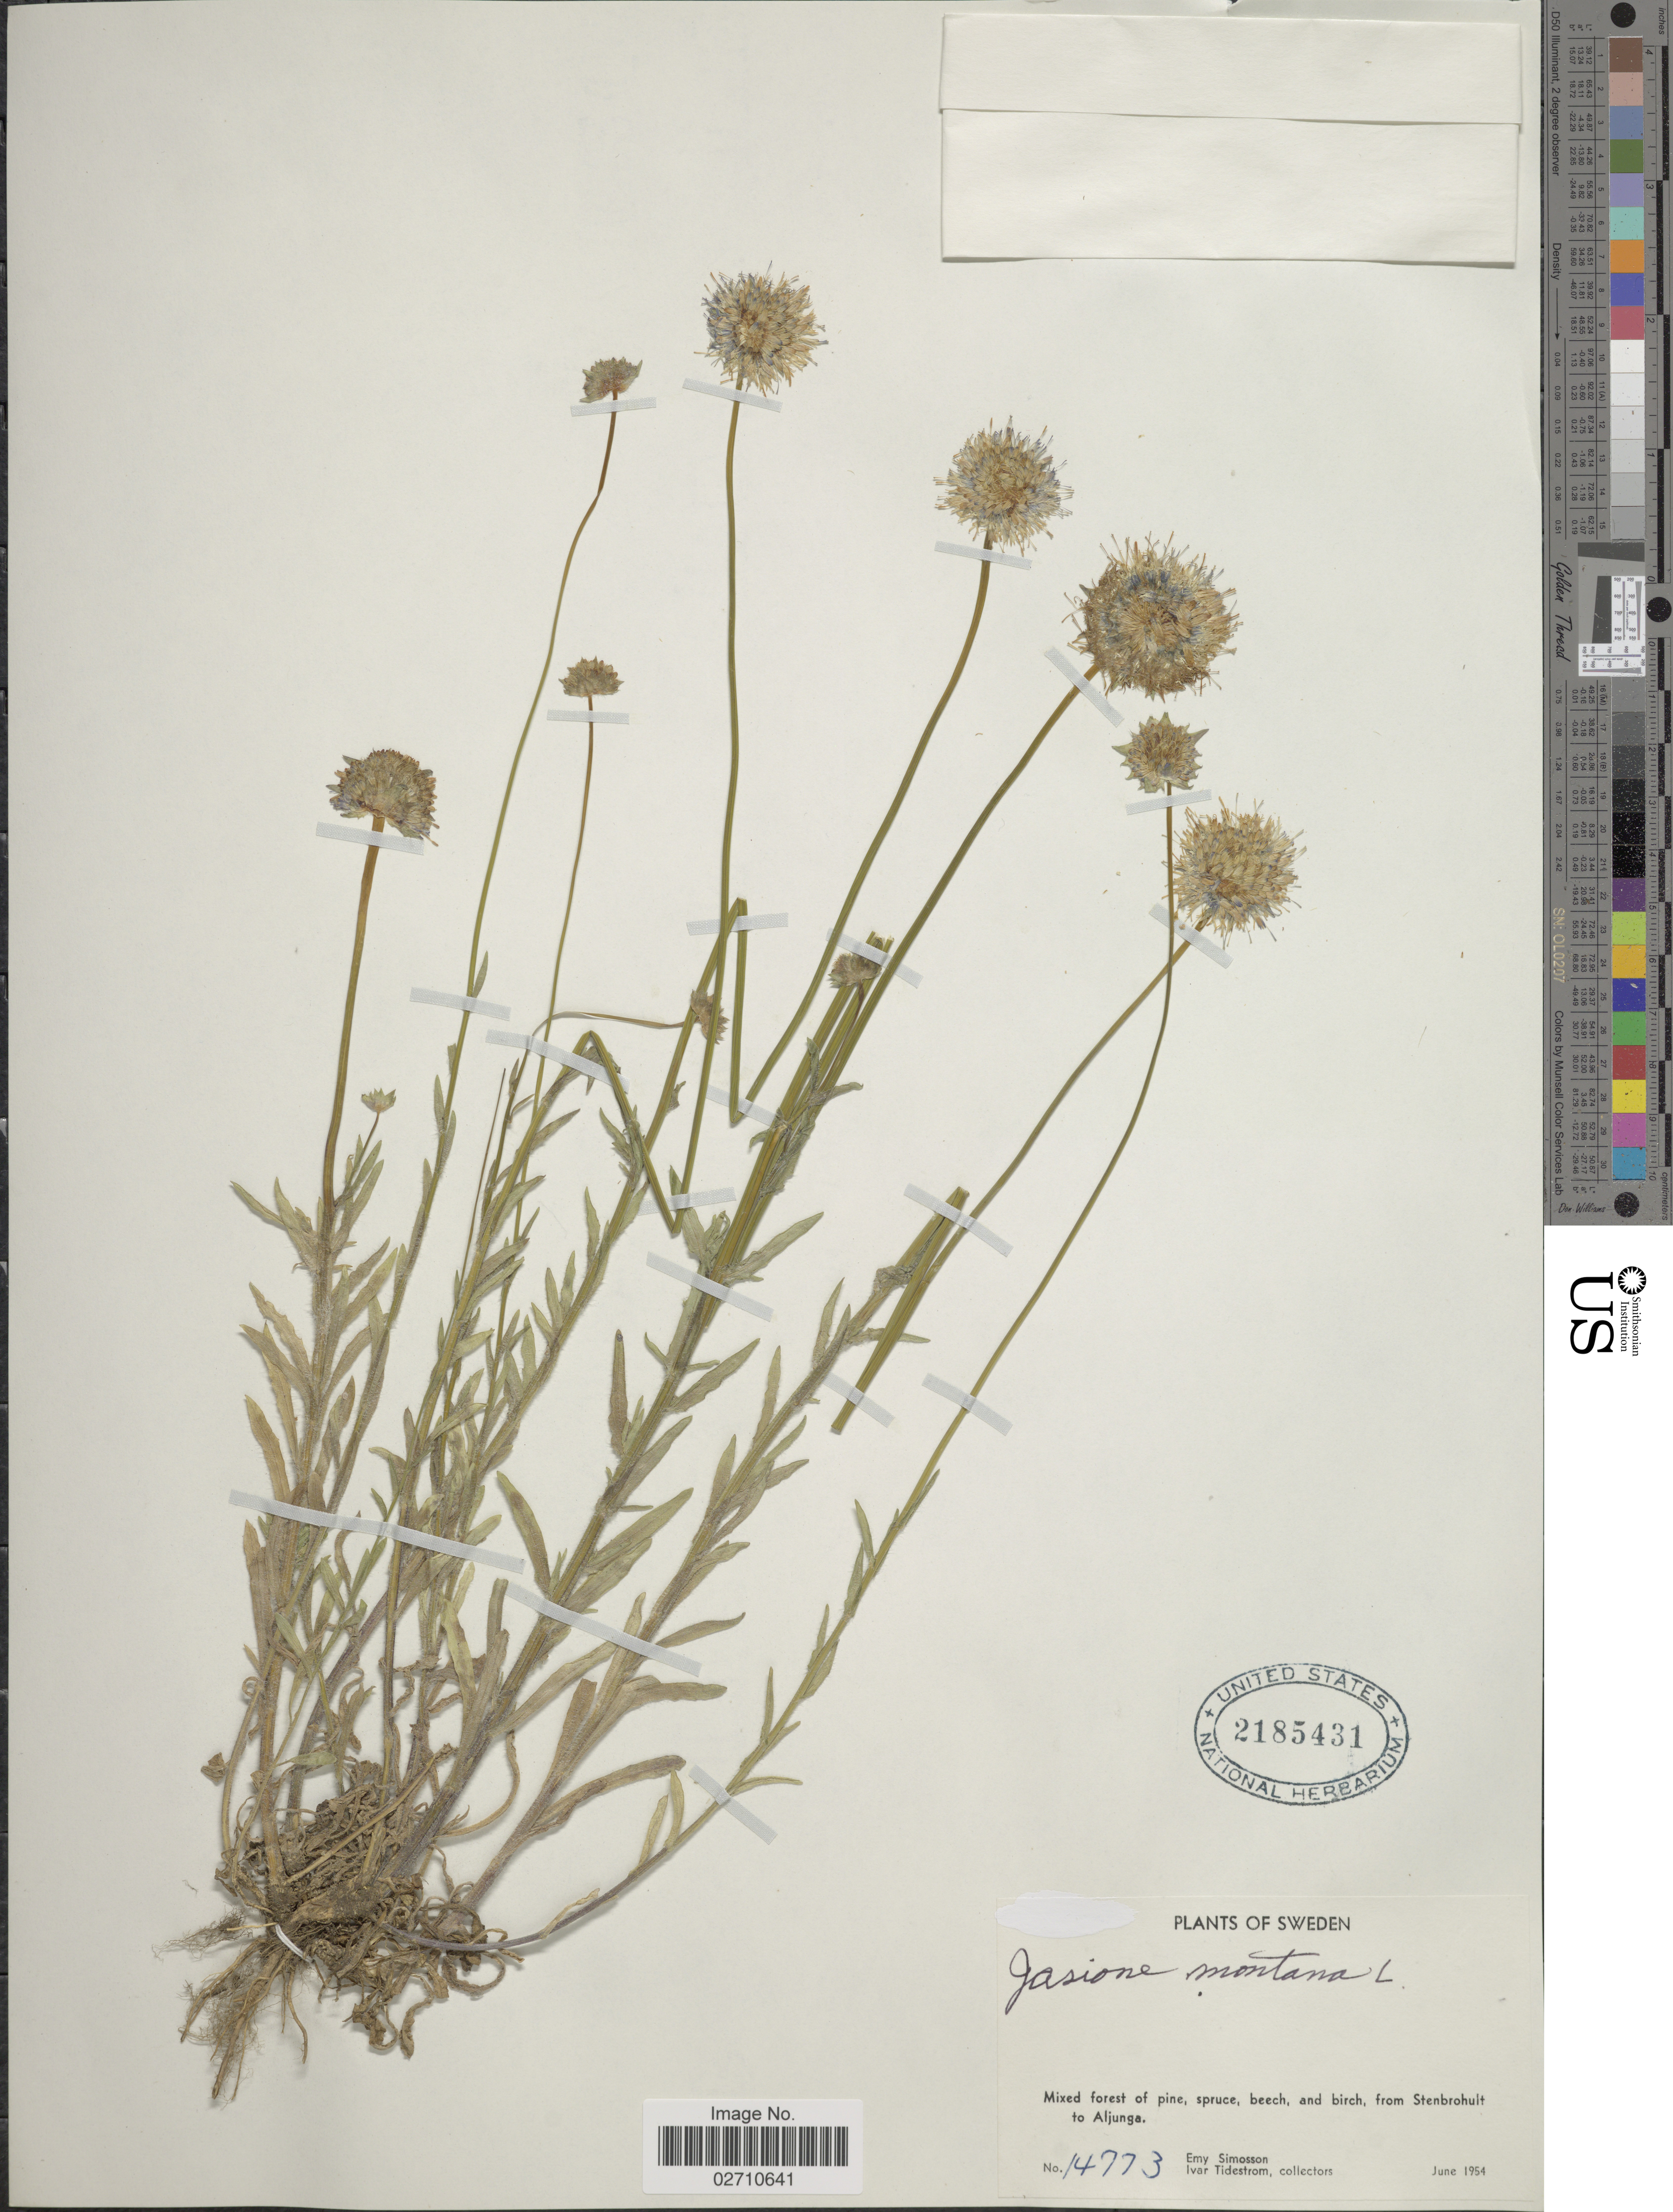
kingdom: Plantae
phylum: Tracheophyta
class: Magnoliopsida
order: Asterales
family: Campanulaceae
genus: Jasione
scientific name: Jasione montana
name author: L.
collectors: E. Simosson & I. F. Tidestrom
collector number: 14773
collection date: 1954-06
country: Sweden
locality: Mixed forest of pine, spruce, beech, and birch, from Stenbrohult to Aljunga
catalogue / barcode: US 2185431